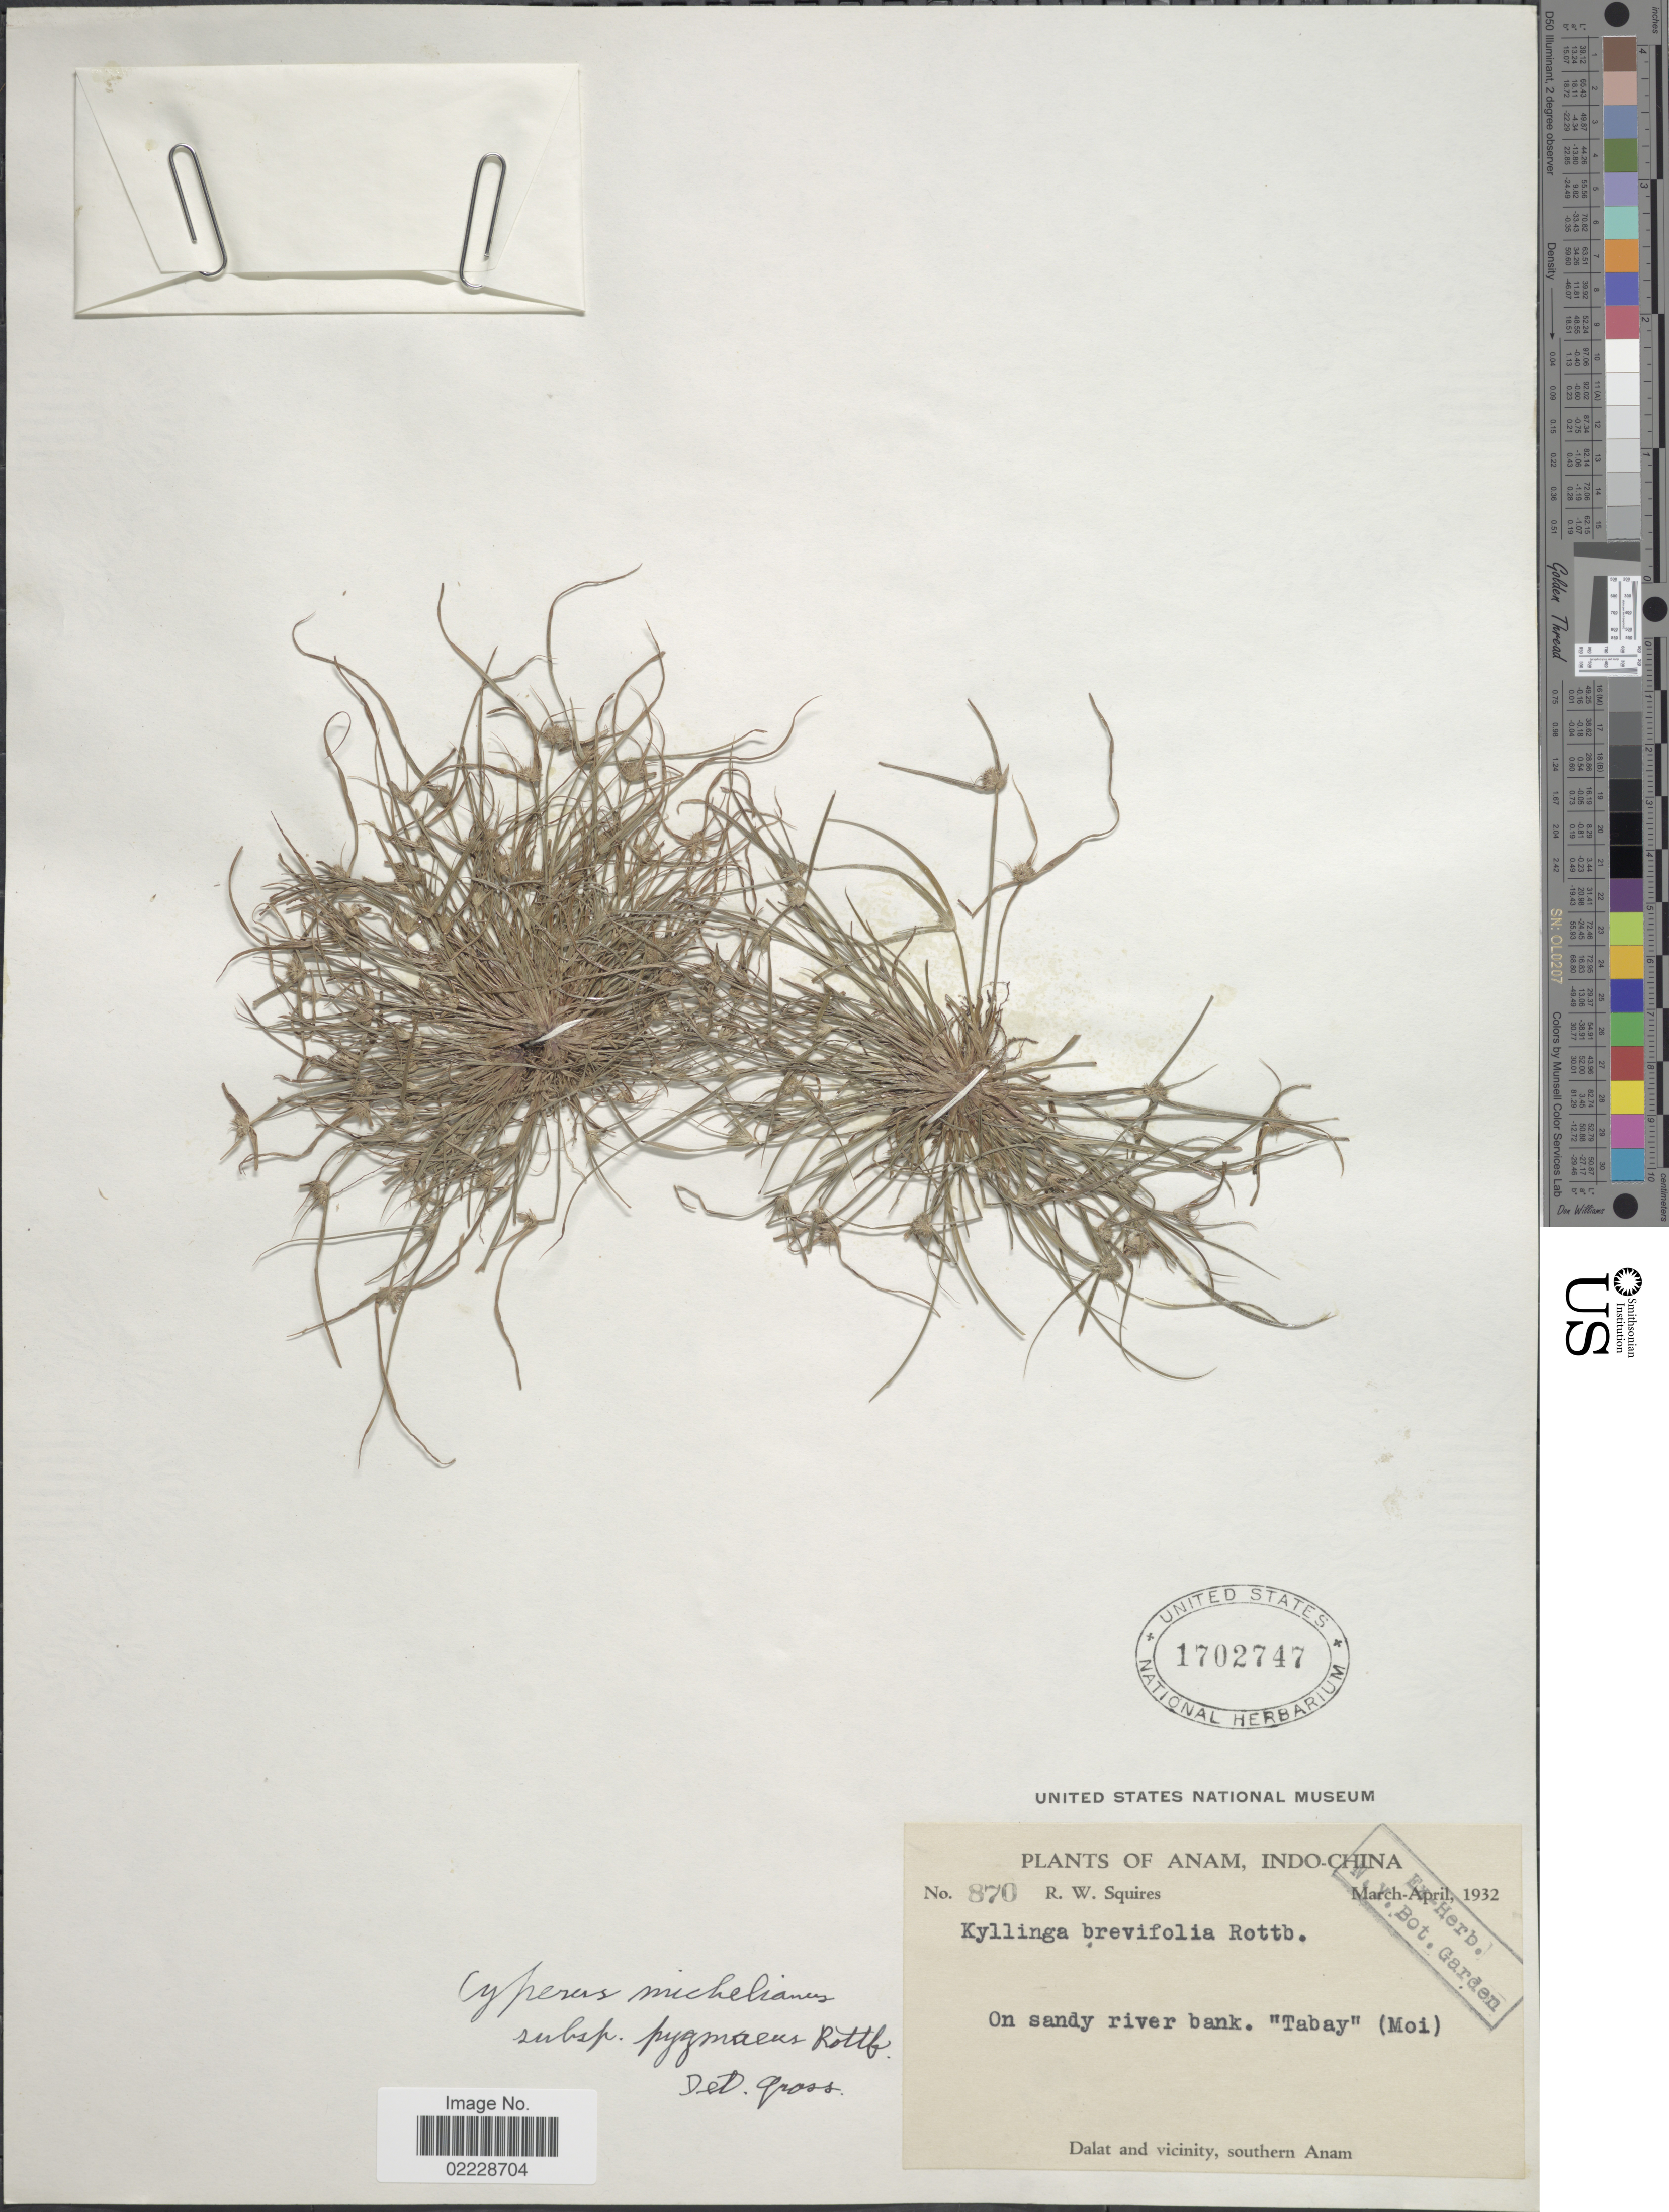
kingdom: Plantae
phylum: Tracheophyta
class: Liliopsida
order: Poales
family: Cyperaceae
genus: Cyperus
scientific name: Cyperus michelianus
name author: (L.) Delile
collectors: R. Squires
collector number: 870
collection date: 1932-03/1932-04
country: Vietnam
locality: Anam, Indo-China. "Tabay"(Moi)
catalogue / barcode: US 1702747